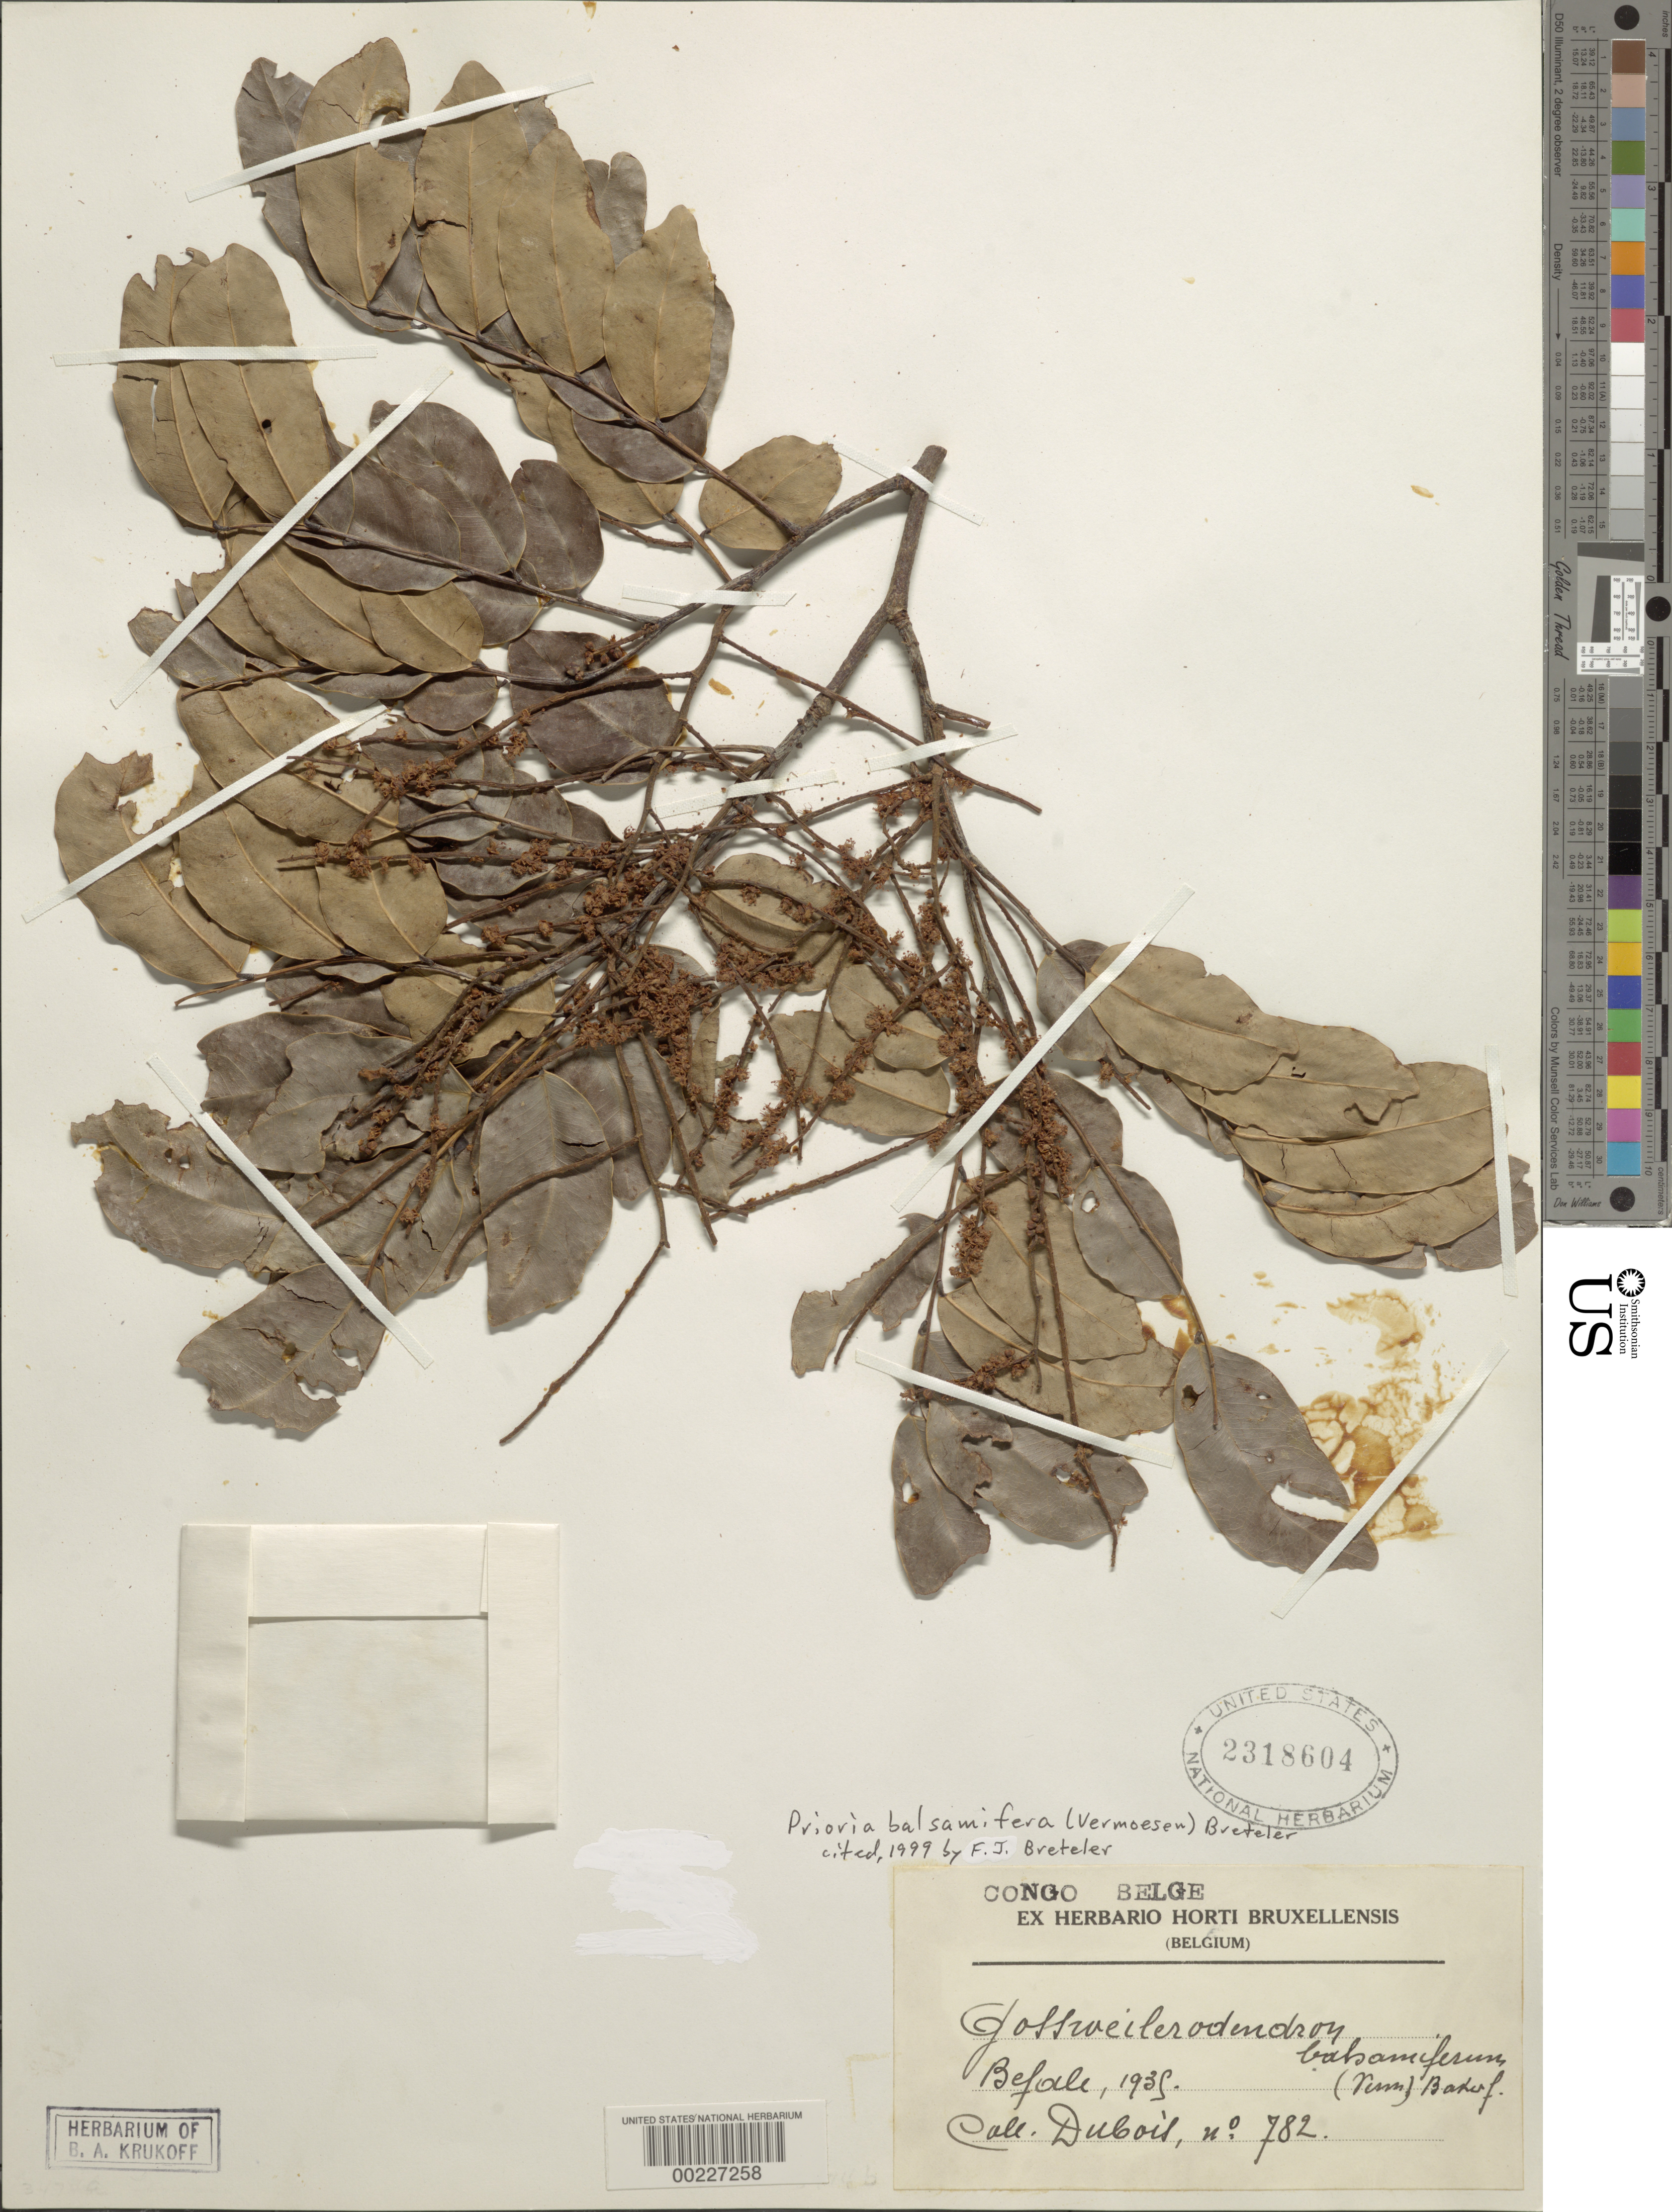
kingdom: Plantae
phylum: Tracheophyta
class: Magnoliopsida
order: Fabales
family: Fabaceae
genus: Gossweilerodendron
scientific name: Gossweilerodendron balsamiferum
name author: (Vermoesen) Harms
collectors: -. Dubois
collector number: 782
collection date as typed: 1935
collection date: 1935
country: Congo, Democratic Republic of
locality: Befoile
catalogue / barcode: US 2318604